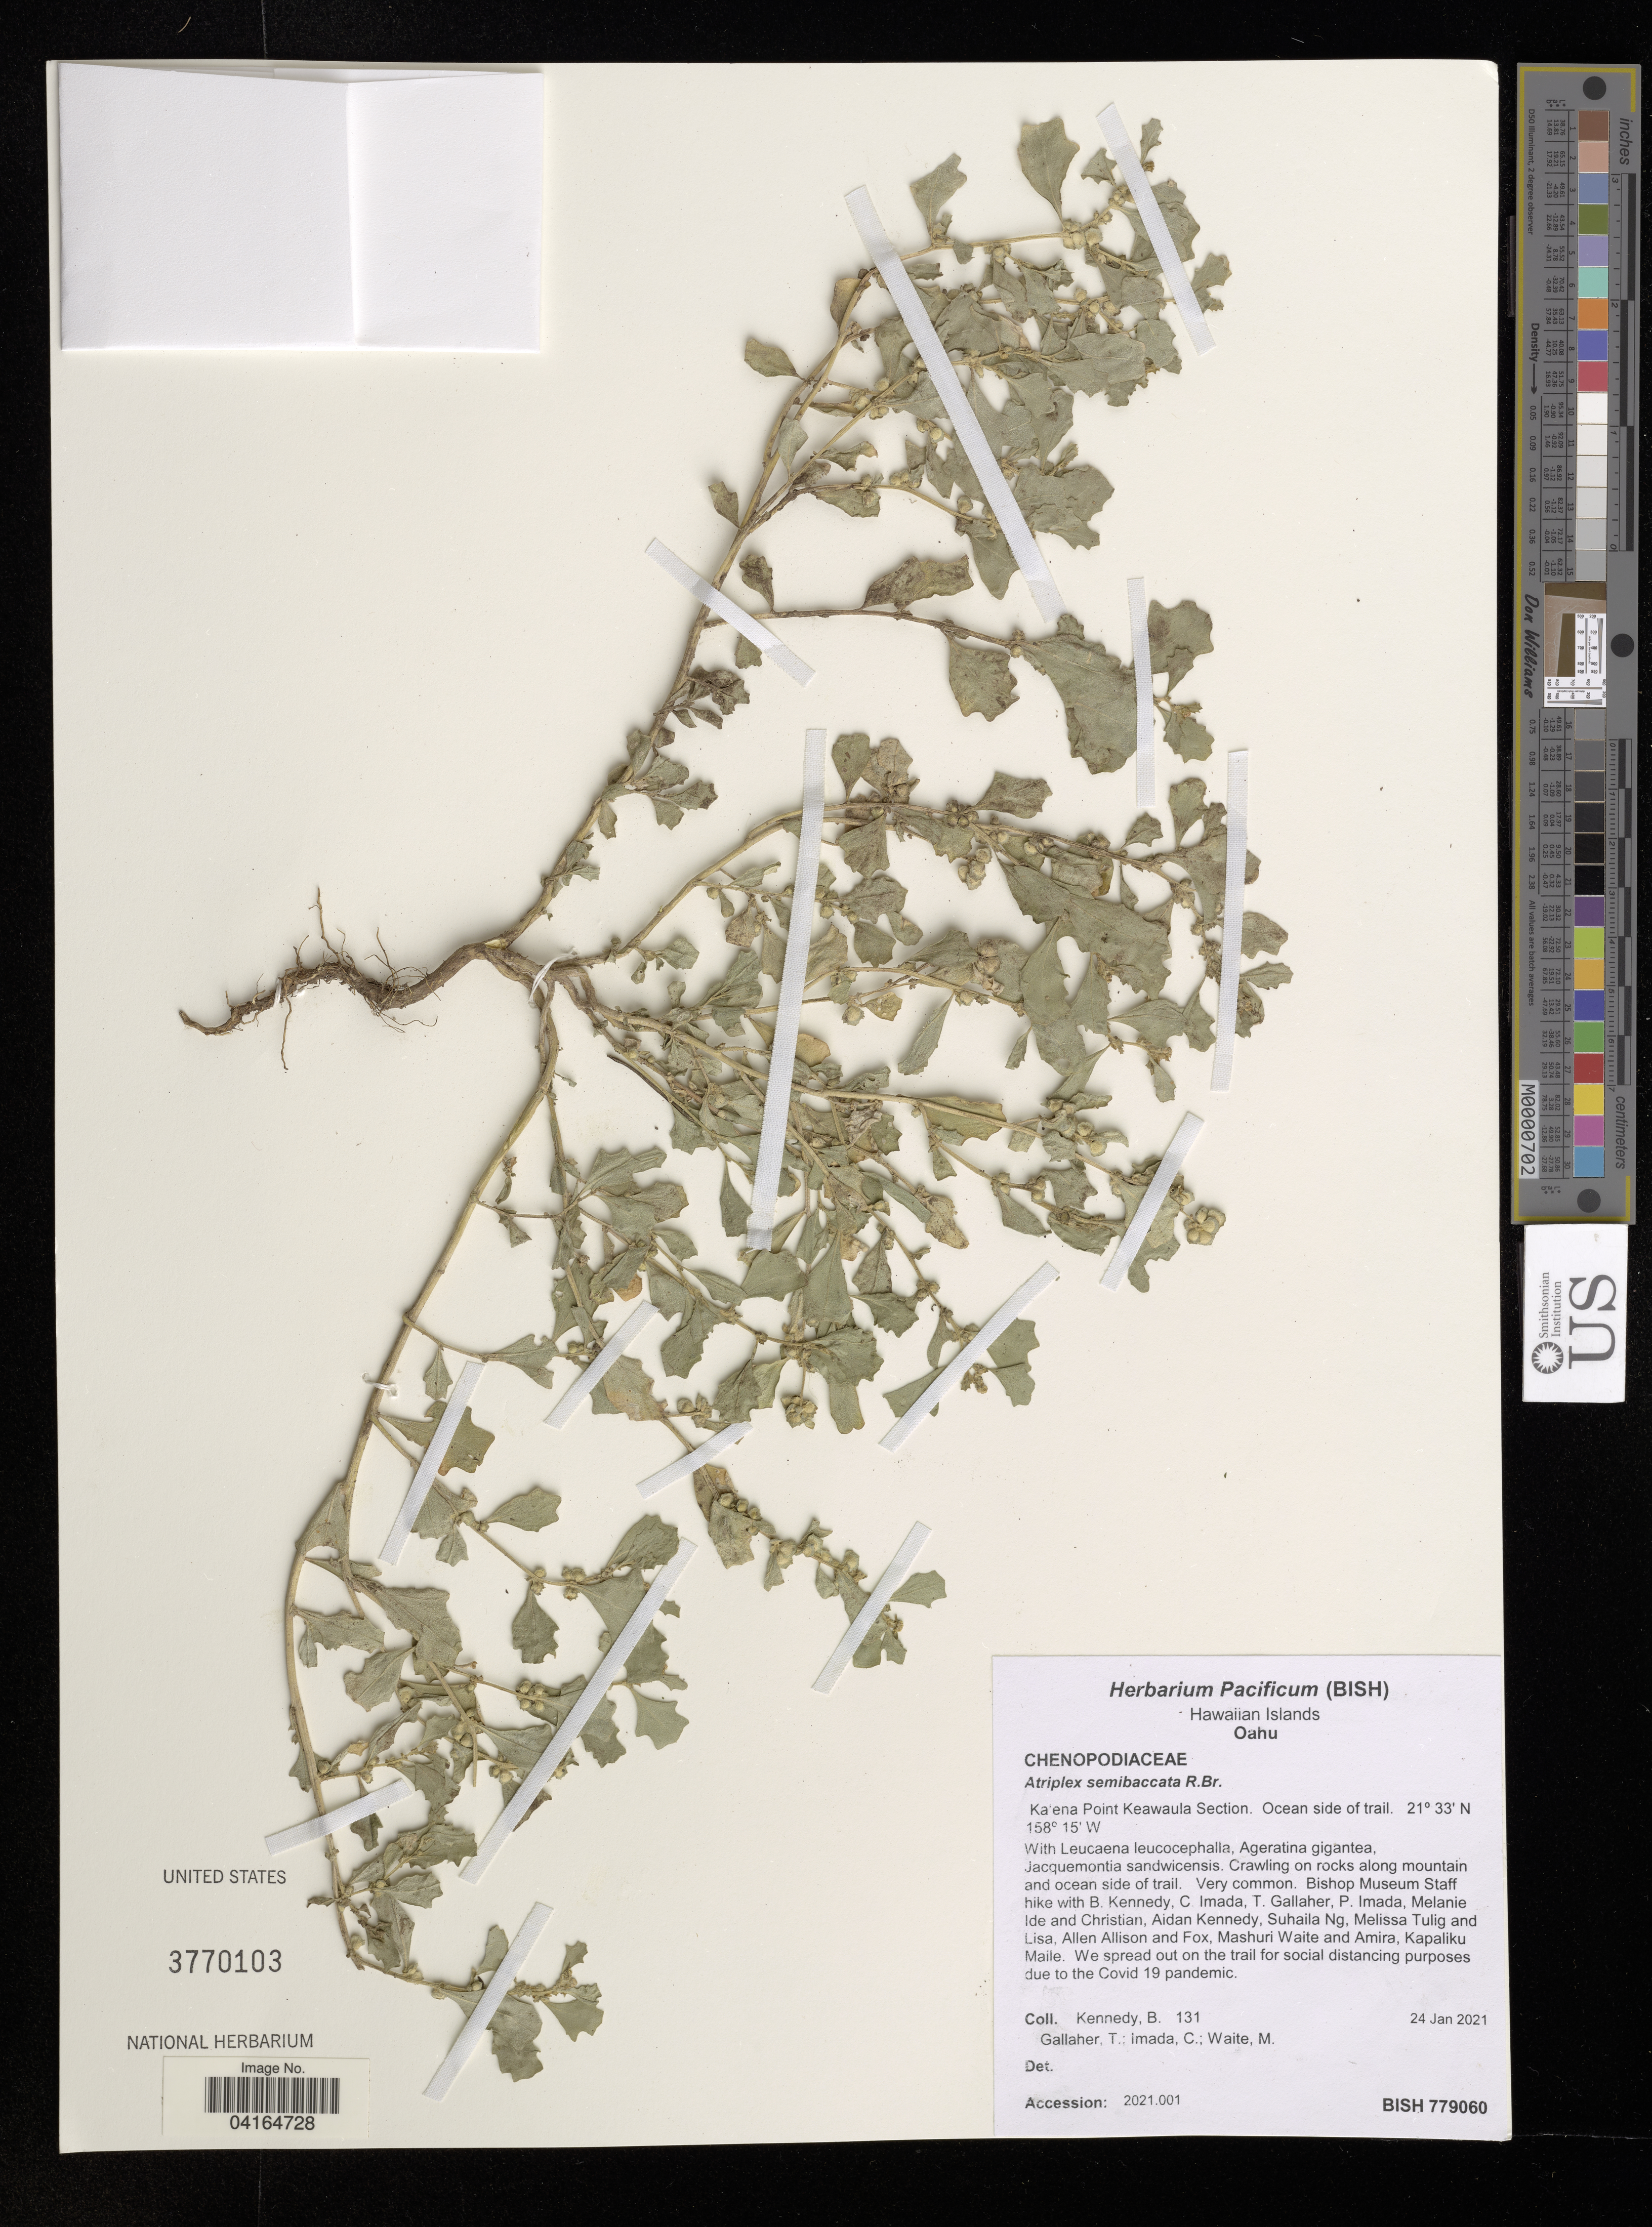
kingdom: Plantae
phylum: Tracheophyta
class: Magnoliopsida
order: Caryophyllales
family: Amaranthaceae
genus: Atriplex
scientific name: Atriplex semibaccata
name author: R. Br.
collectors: B. Kennedy, T. Gallaher, C. Imada & M. Waite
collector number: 131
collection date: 2021-01-24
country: United States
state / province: Hawaii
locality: Hawaiian Islands. Oahu. Ka'ena Point Keawaula Section. Ocean side of trail.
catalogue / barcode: US 3770103